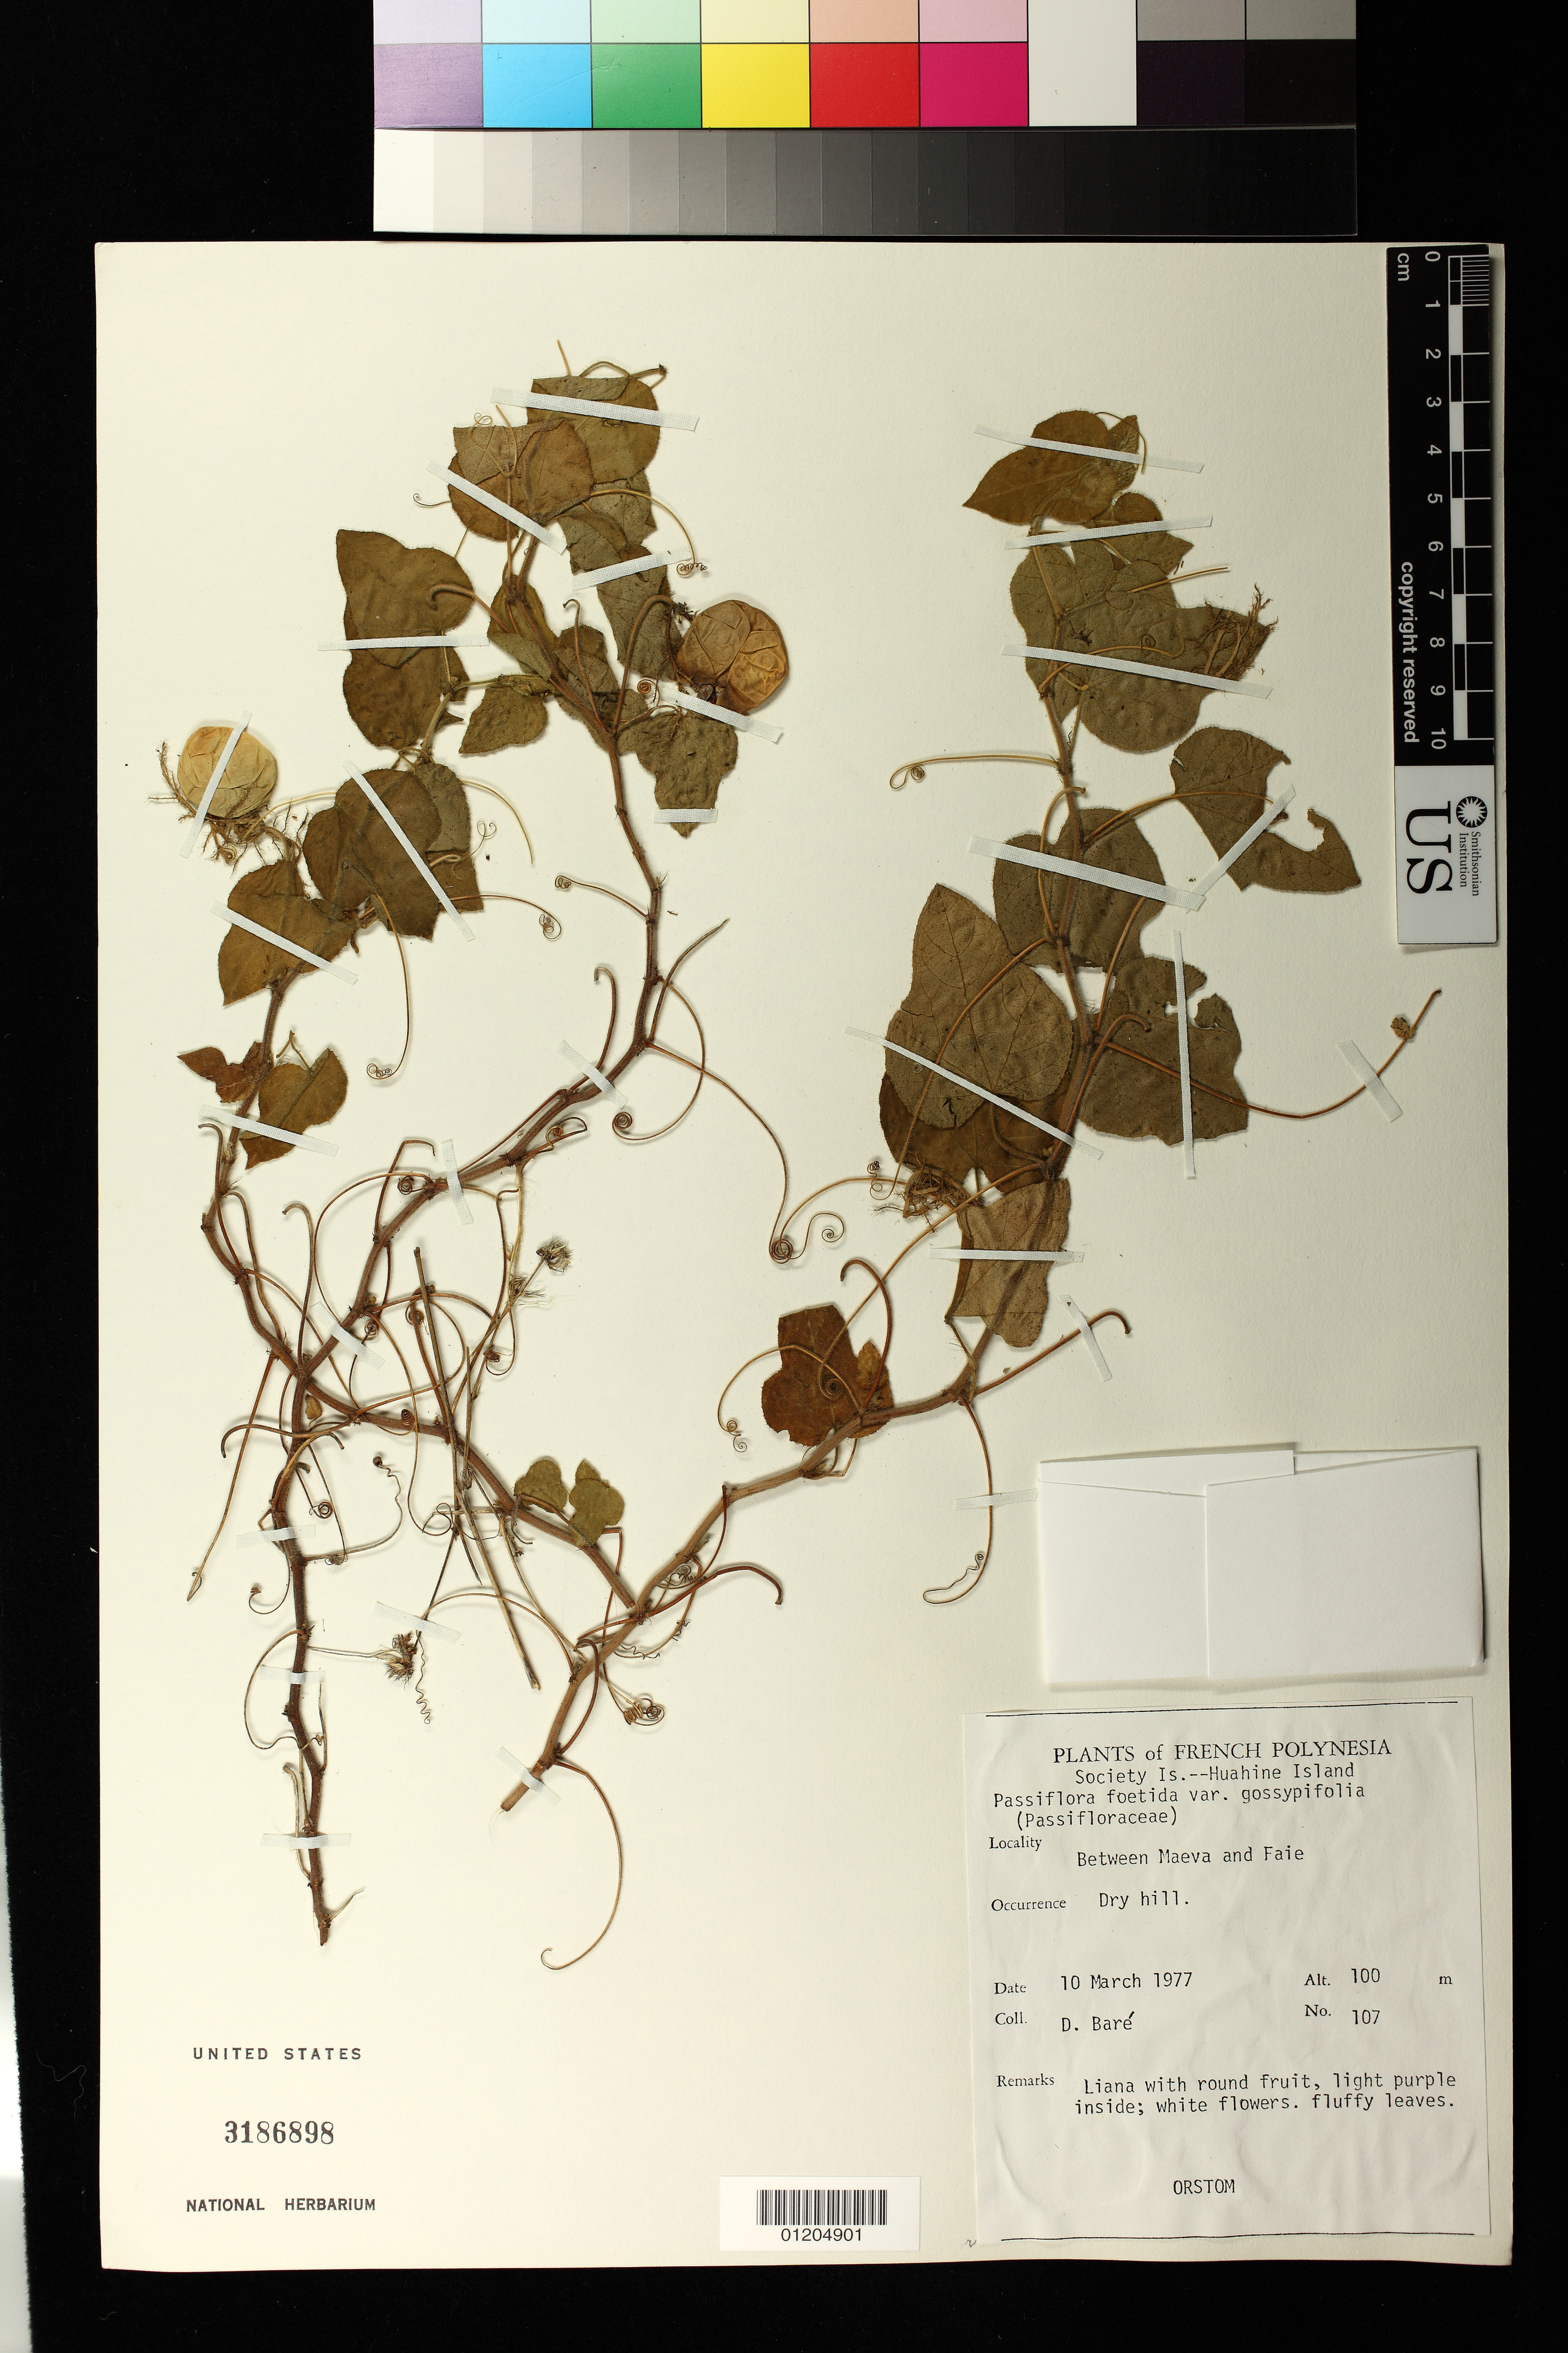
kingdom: Plantae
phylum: Tracheophyta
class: Magnoliopsida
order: Malpighiales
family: Passifloraceae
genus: Passiflora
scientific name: Passiflora foetida var. gossypiifolia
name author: (Desv.) Mast.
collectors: D. Baré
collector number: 107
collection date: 1977-03-10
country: French Polynesia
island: Huahine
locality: Huahine. Between Maeva and Faie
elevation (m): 100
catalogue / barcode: US 3186898